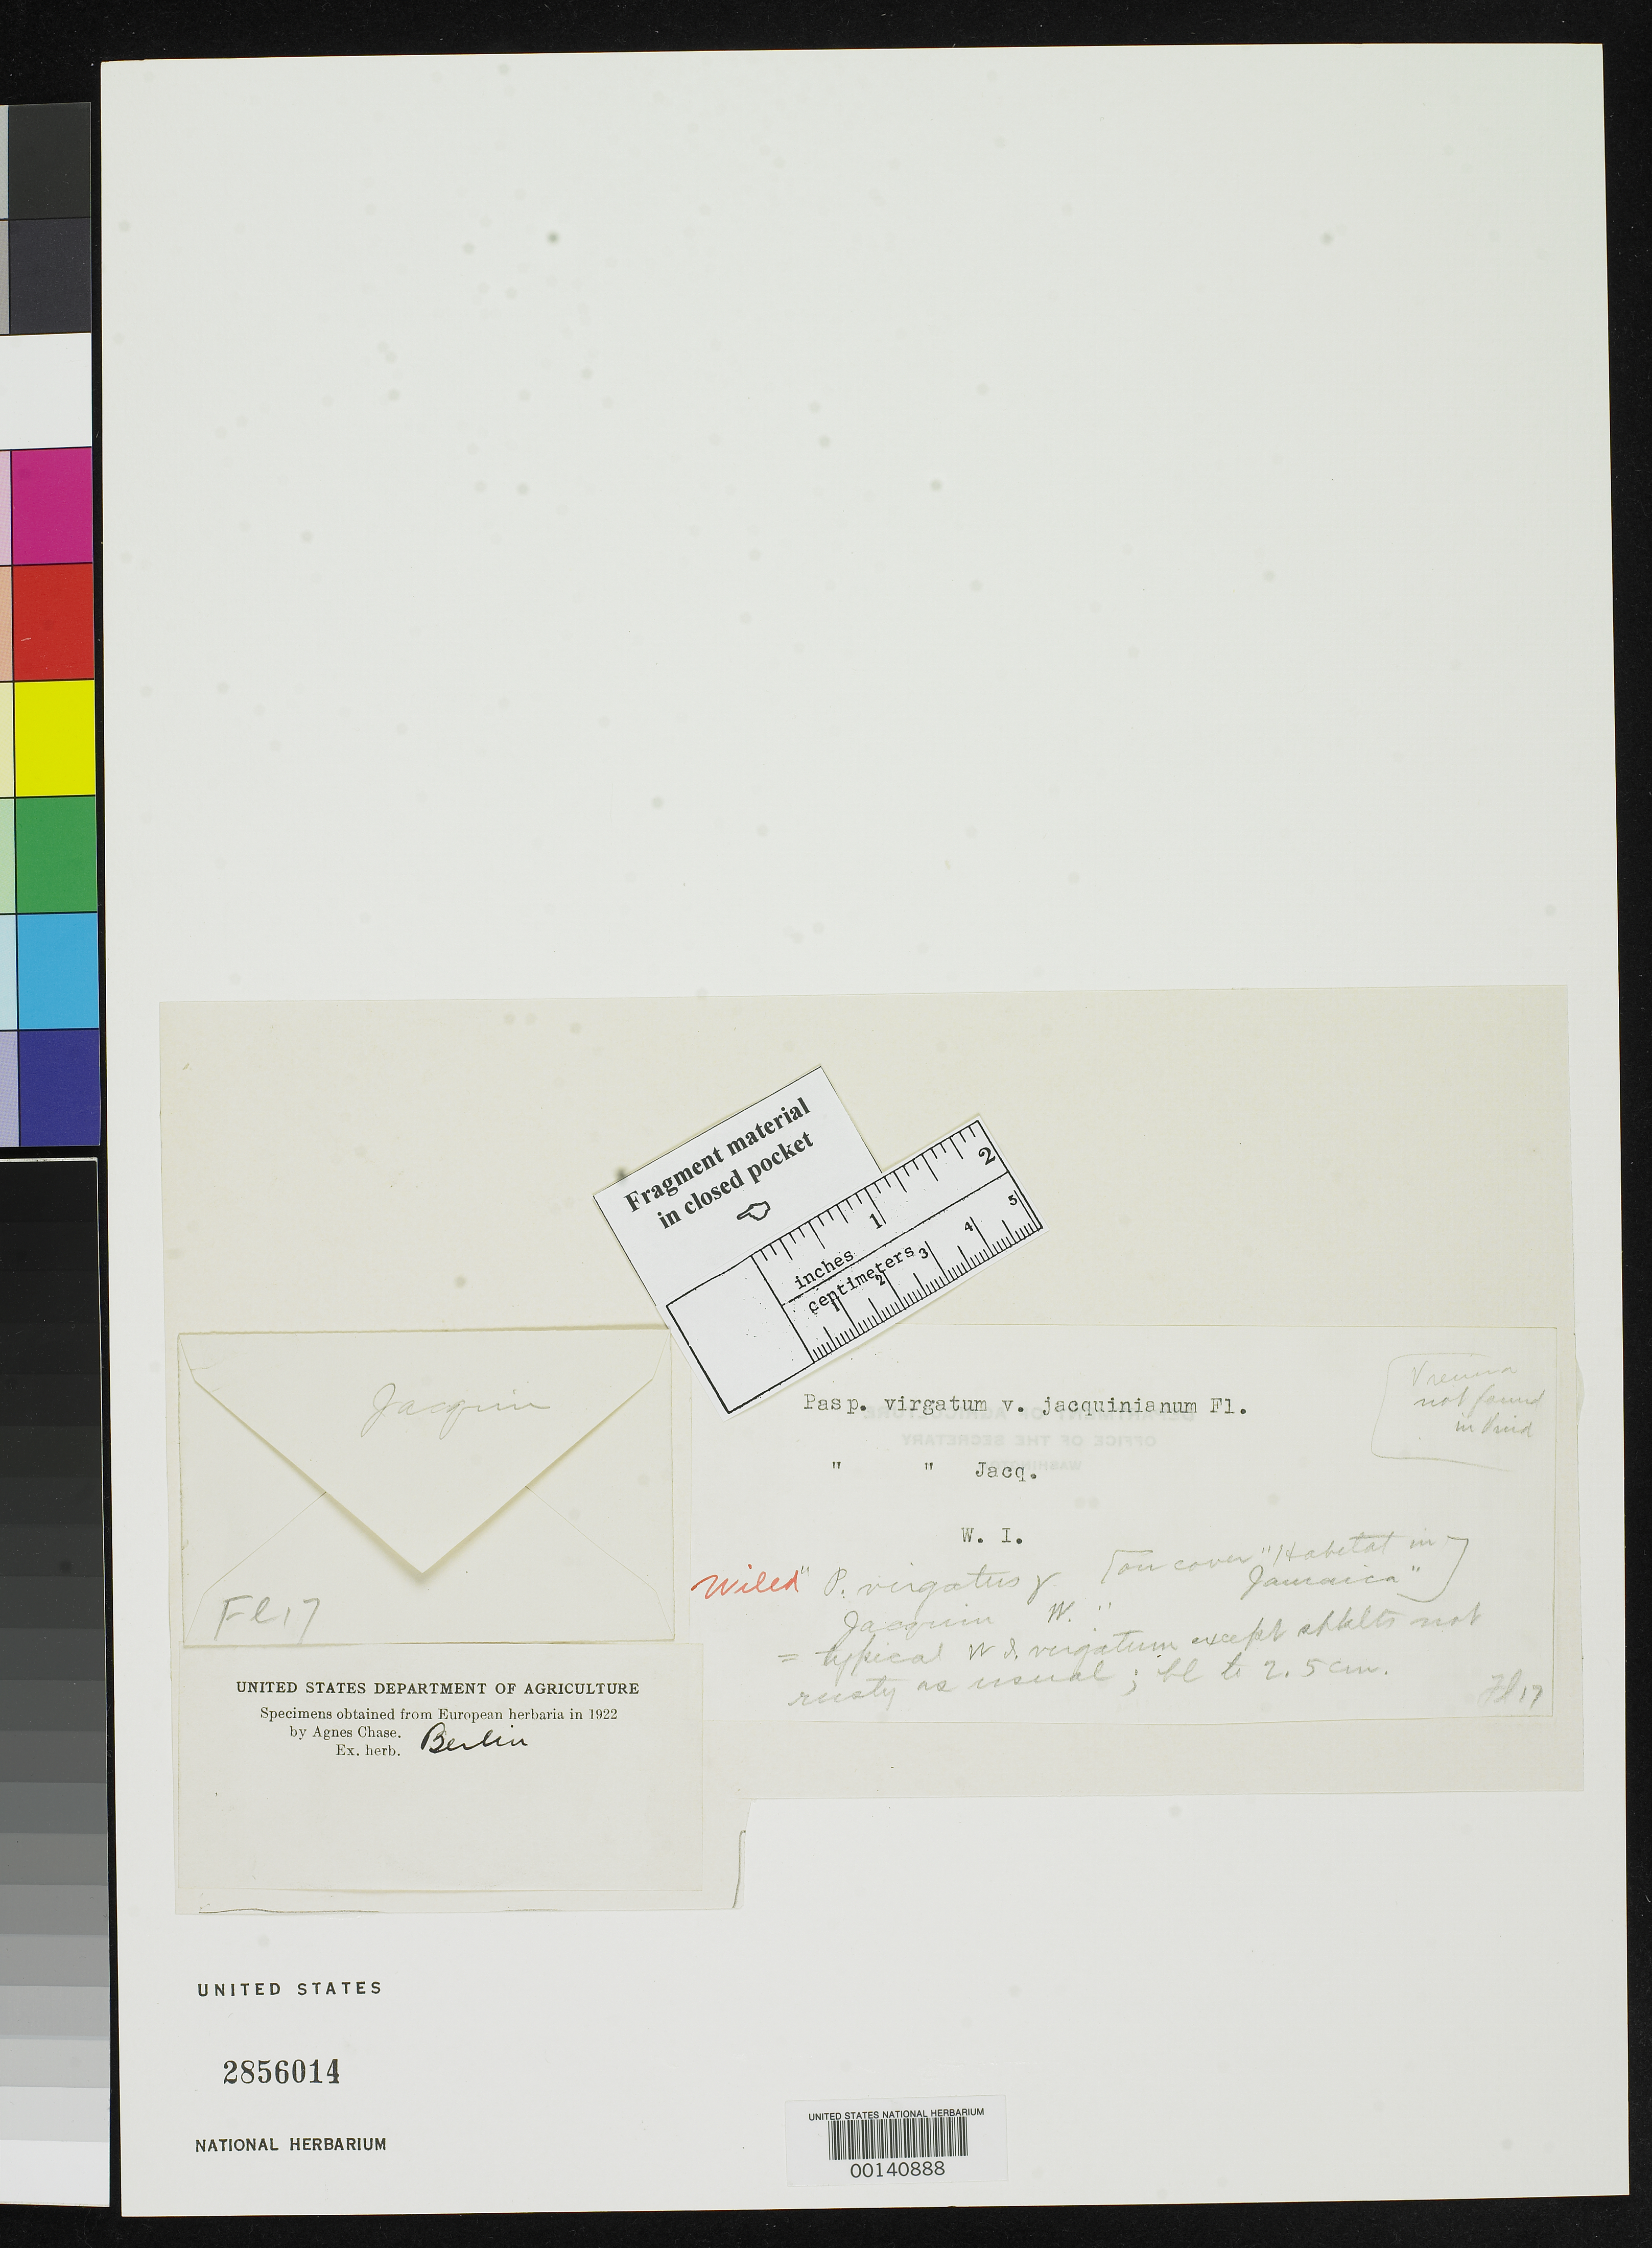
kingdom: Plantae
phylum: Tracheophyta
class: Liliopsida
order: Poales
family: Poaceae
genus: Paspalum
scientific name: Paspalum virgatum var. jacquinianum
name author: Flüggé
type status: Type Fragment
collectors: N. J. Jacquin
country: Jamaica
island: Greater Antilles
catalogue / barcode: US 2856014